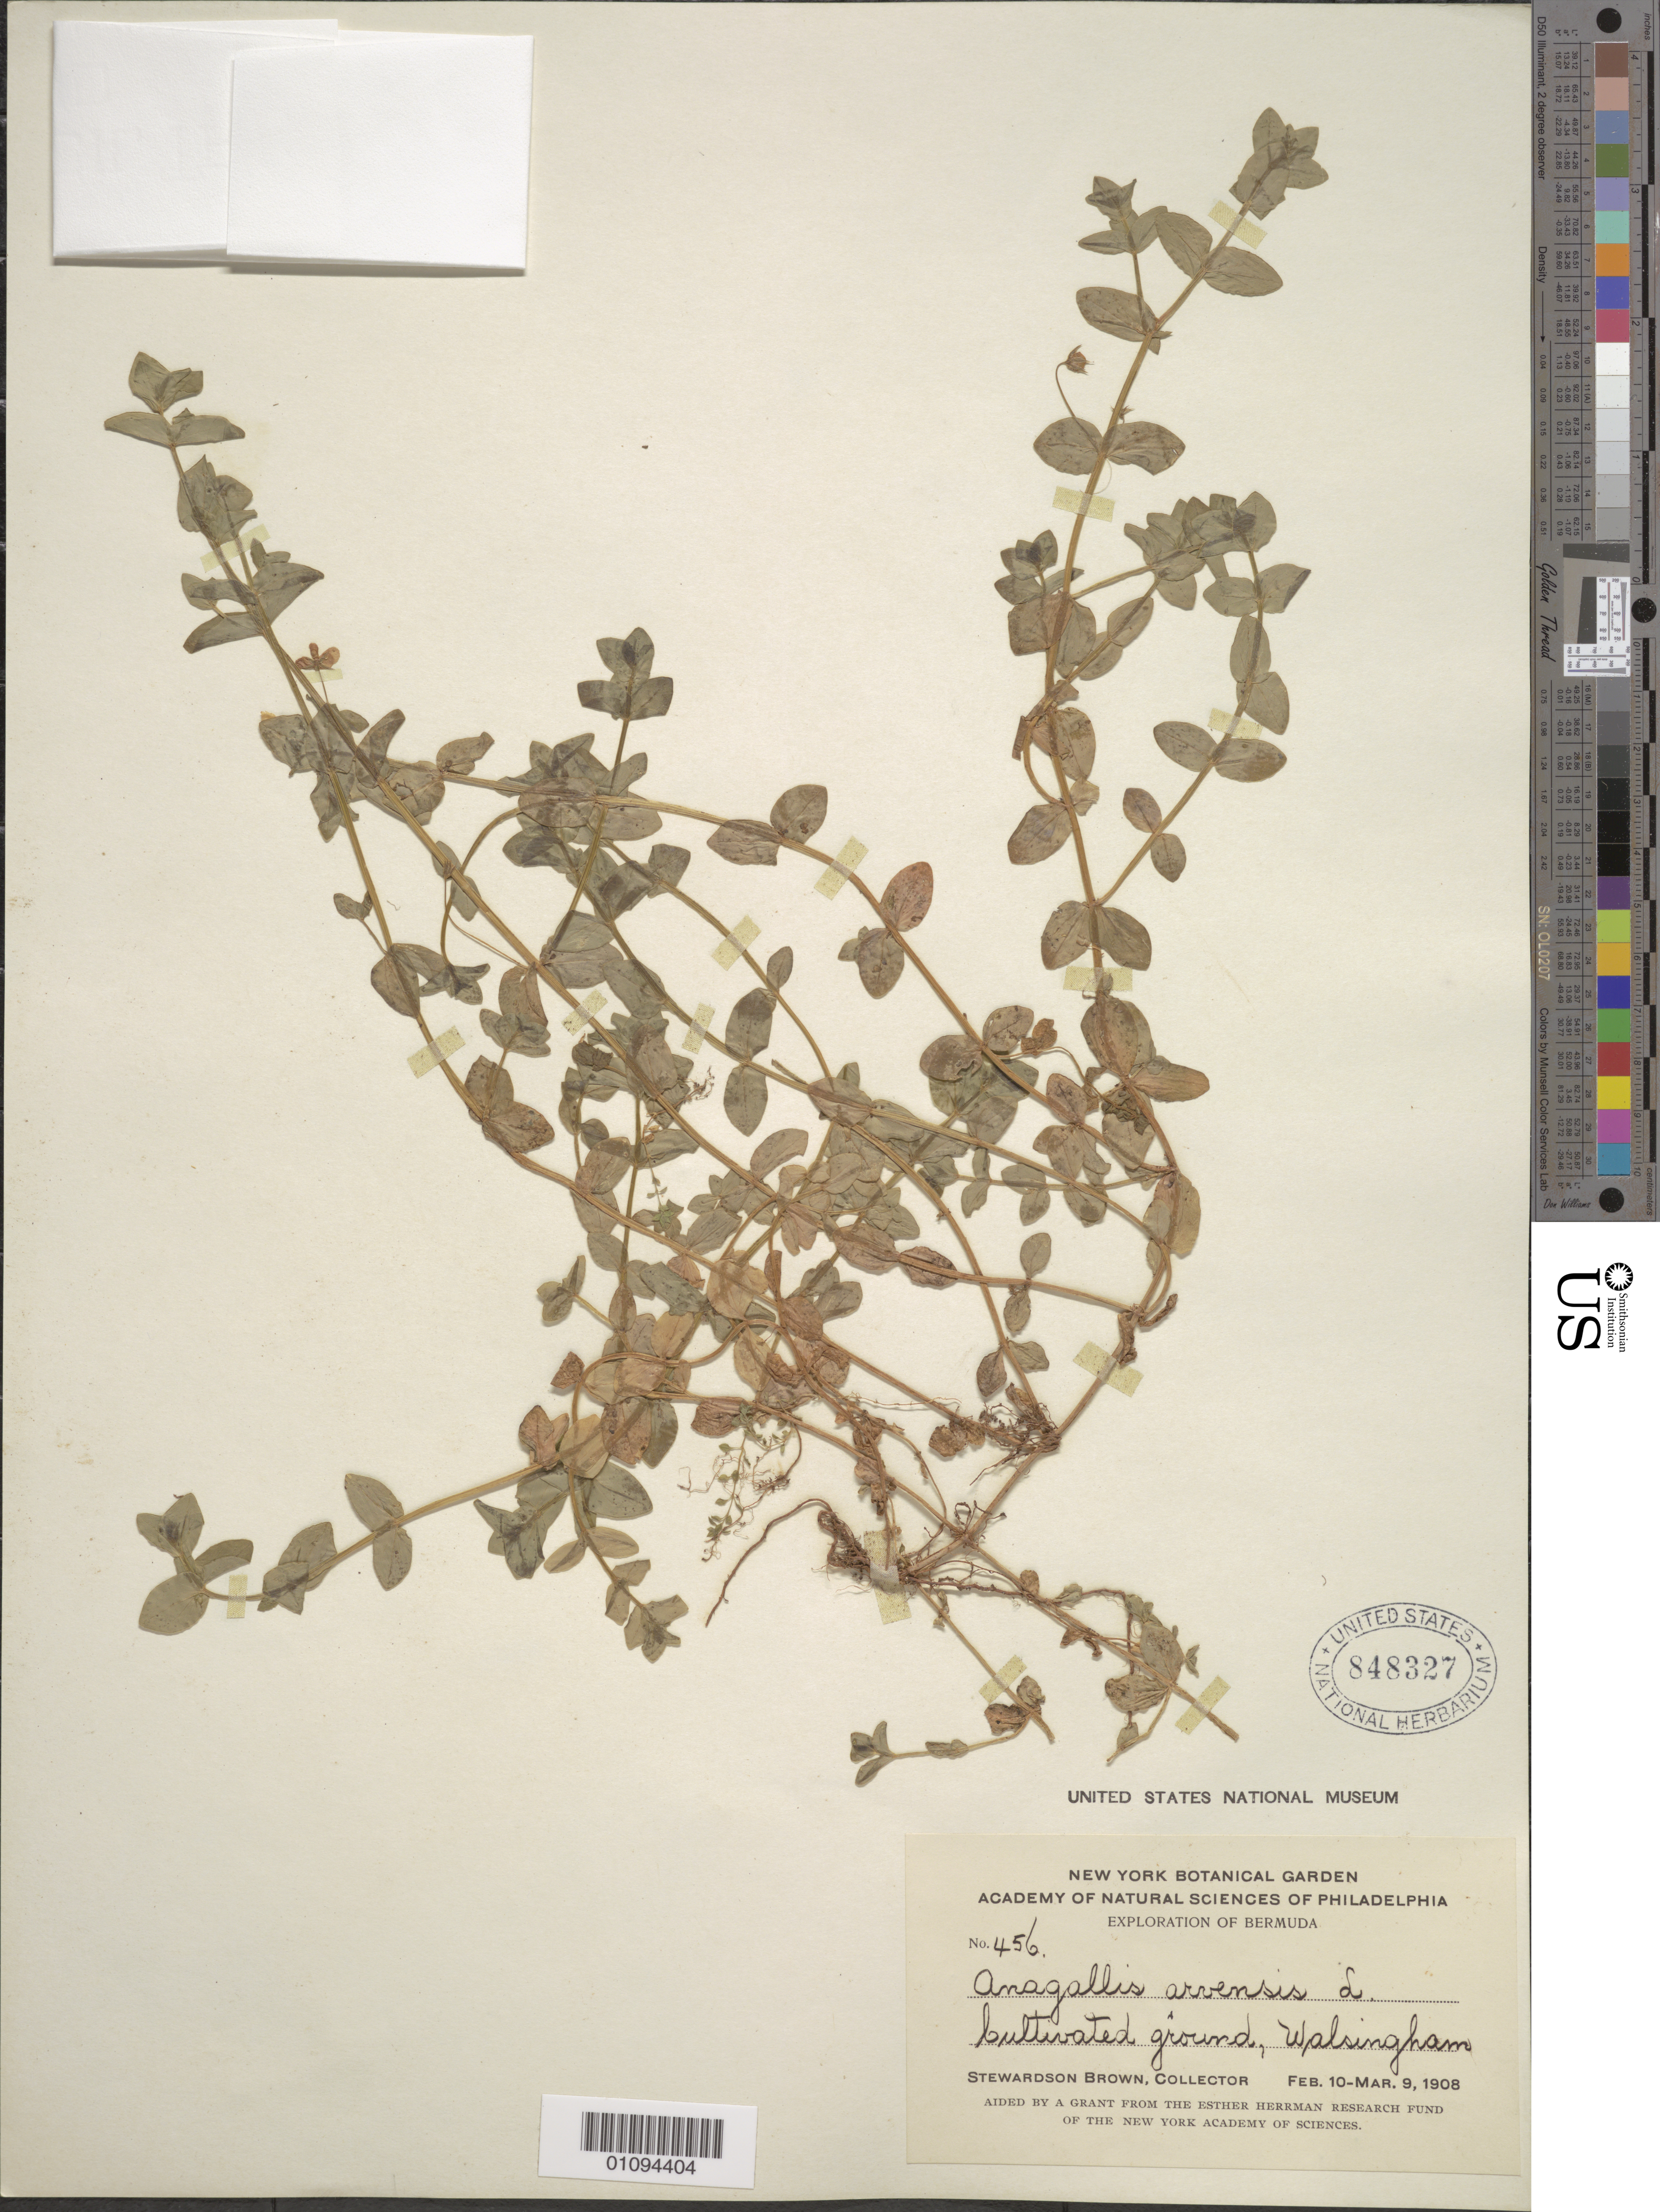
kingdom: Plantae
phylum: Tracheophyta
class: Magnoliopsida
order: Ericales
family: Primulaceae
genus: Anagallis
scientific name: Anagallis arvensis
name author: L.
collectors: S. Brown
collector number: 456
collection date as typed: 10 Feb 1908 to 09 Mar 1908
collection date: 1908-02-10/1908-03-09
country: Bermuda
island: Bermuda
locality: Walsingham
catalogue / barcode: US 848327